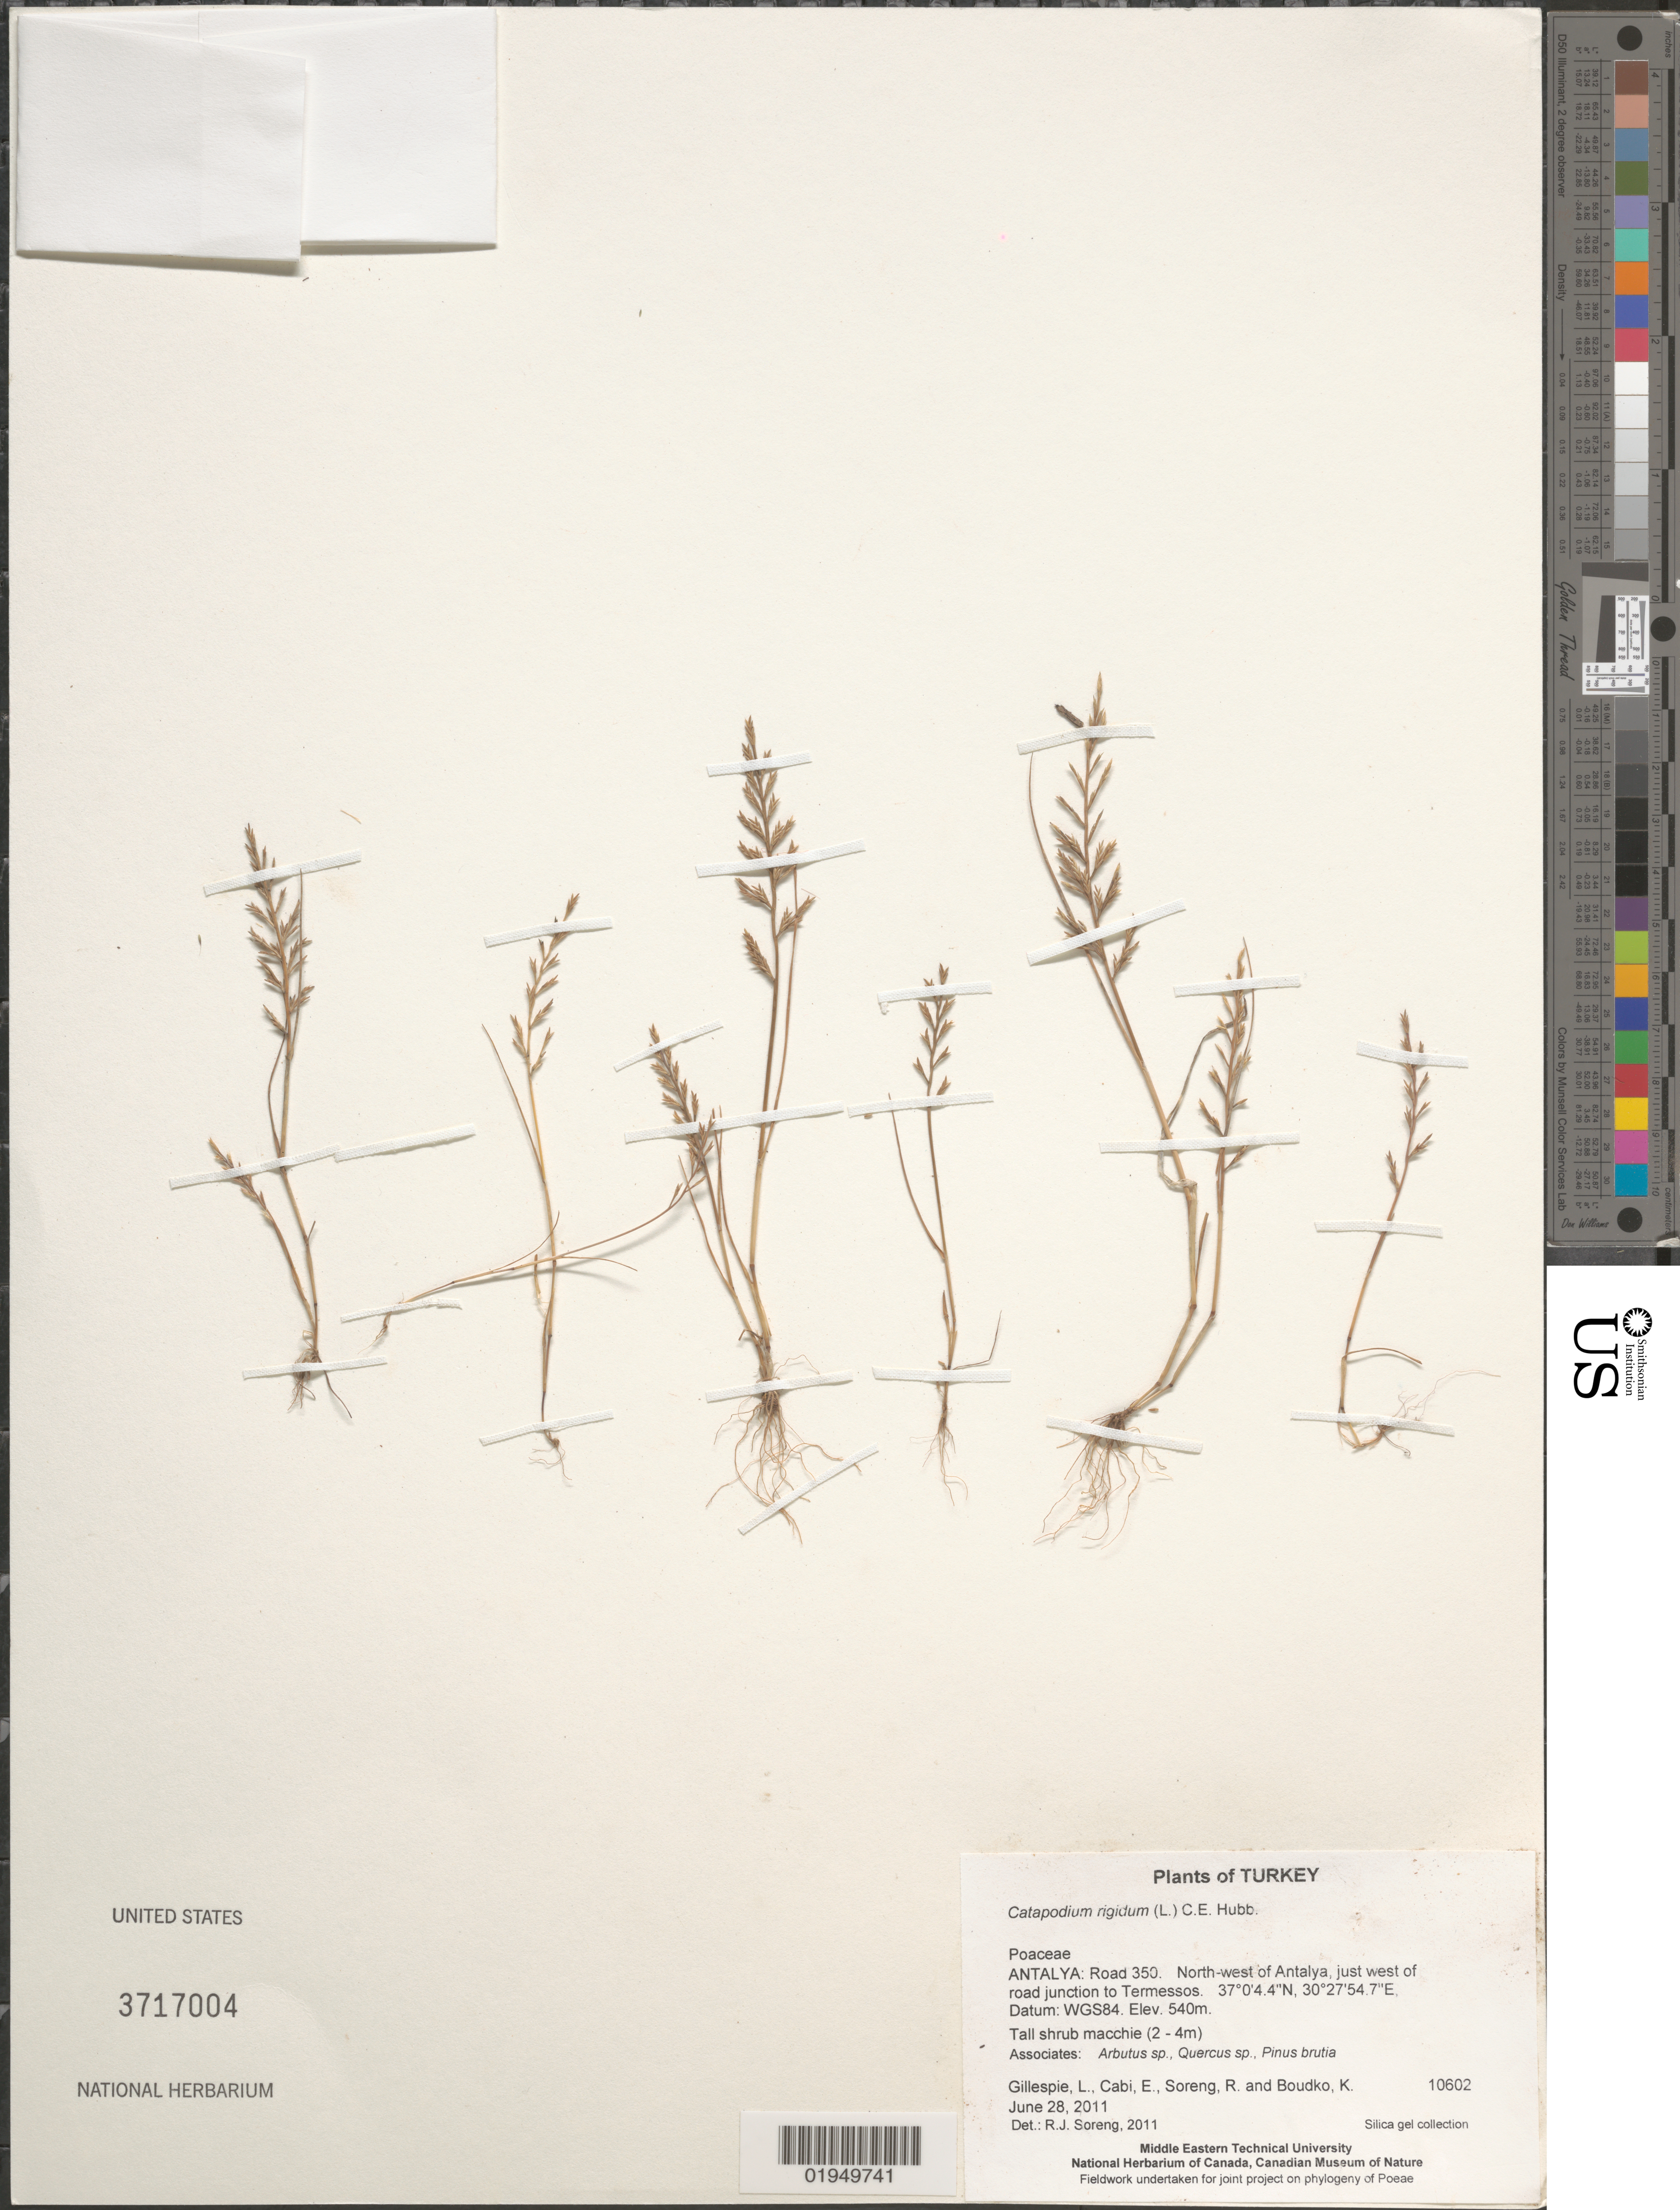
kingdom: Plantae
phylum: Tracheophyta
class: Liliopsida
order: Poales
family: Poaceae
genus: Catapodium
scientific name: Catapodium rigidum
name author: (L.) C.E. Hubb.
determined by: Soreng, Robert J., Research Associate (BOT), Smithsonian Institution - National Museum of Natural History (UNITED STATES)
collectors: L. J. Gillespie, E. Cabi, R. J. Soreng & K. Boudko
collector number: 10602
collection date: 2011-06-28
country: Turkey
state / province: Antalya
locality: Road 350. North-west of Antalya, just west of road junction to Termessos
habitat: Tall shrub macchie (2 - 4m)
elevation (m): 540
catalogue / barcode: US 3717004